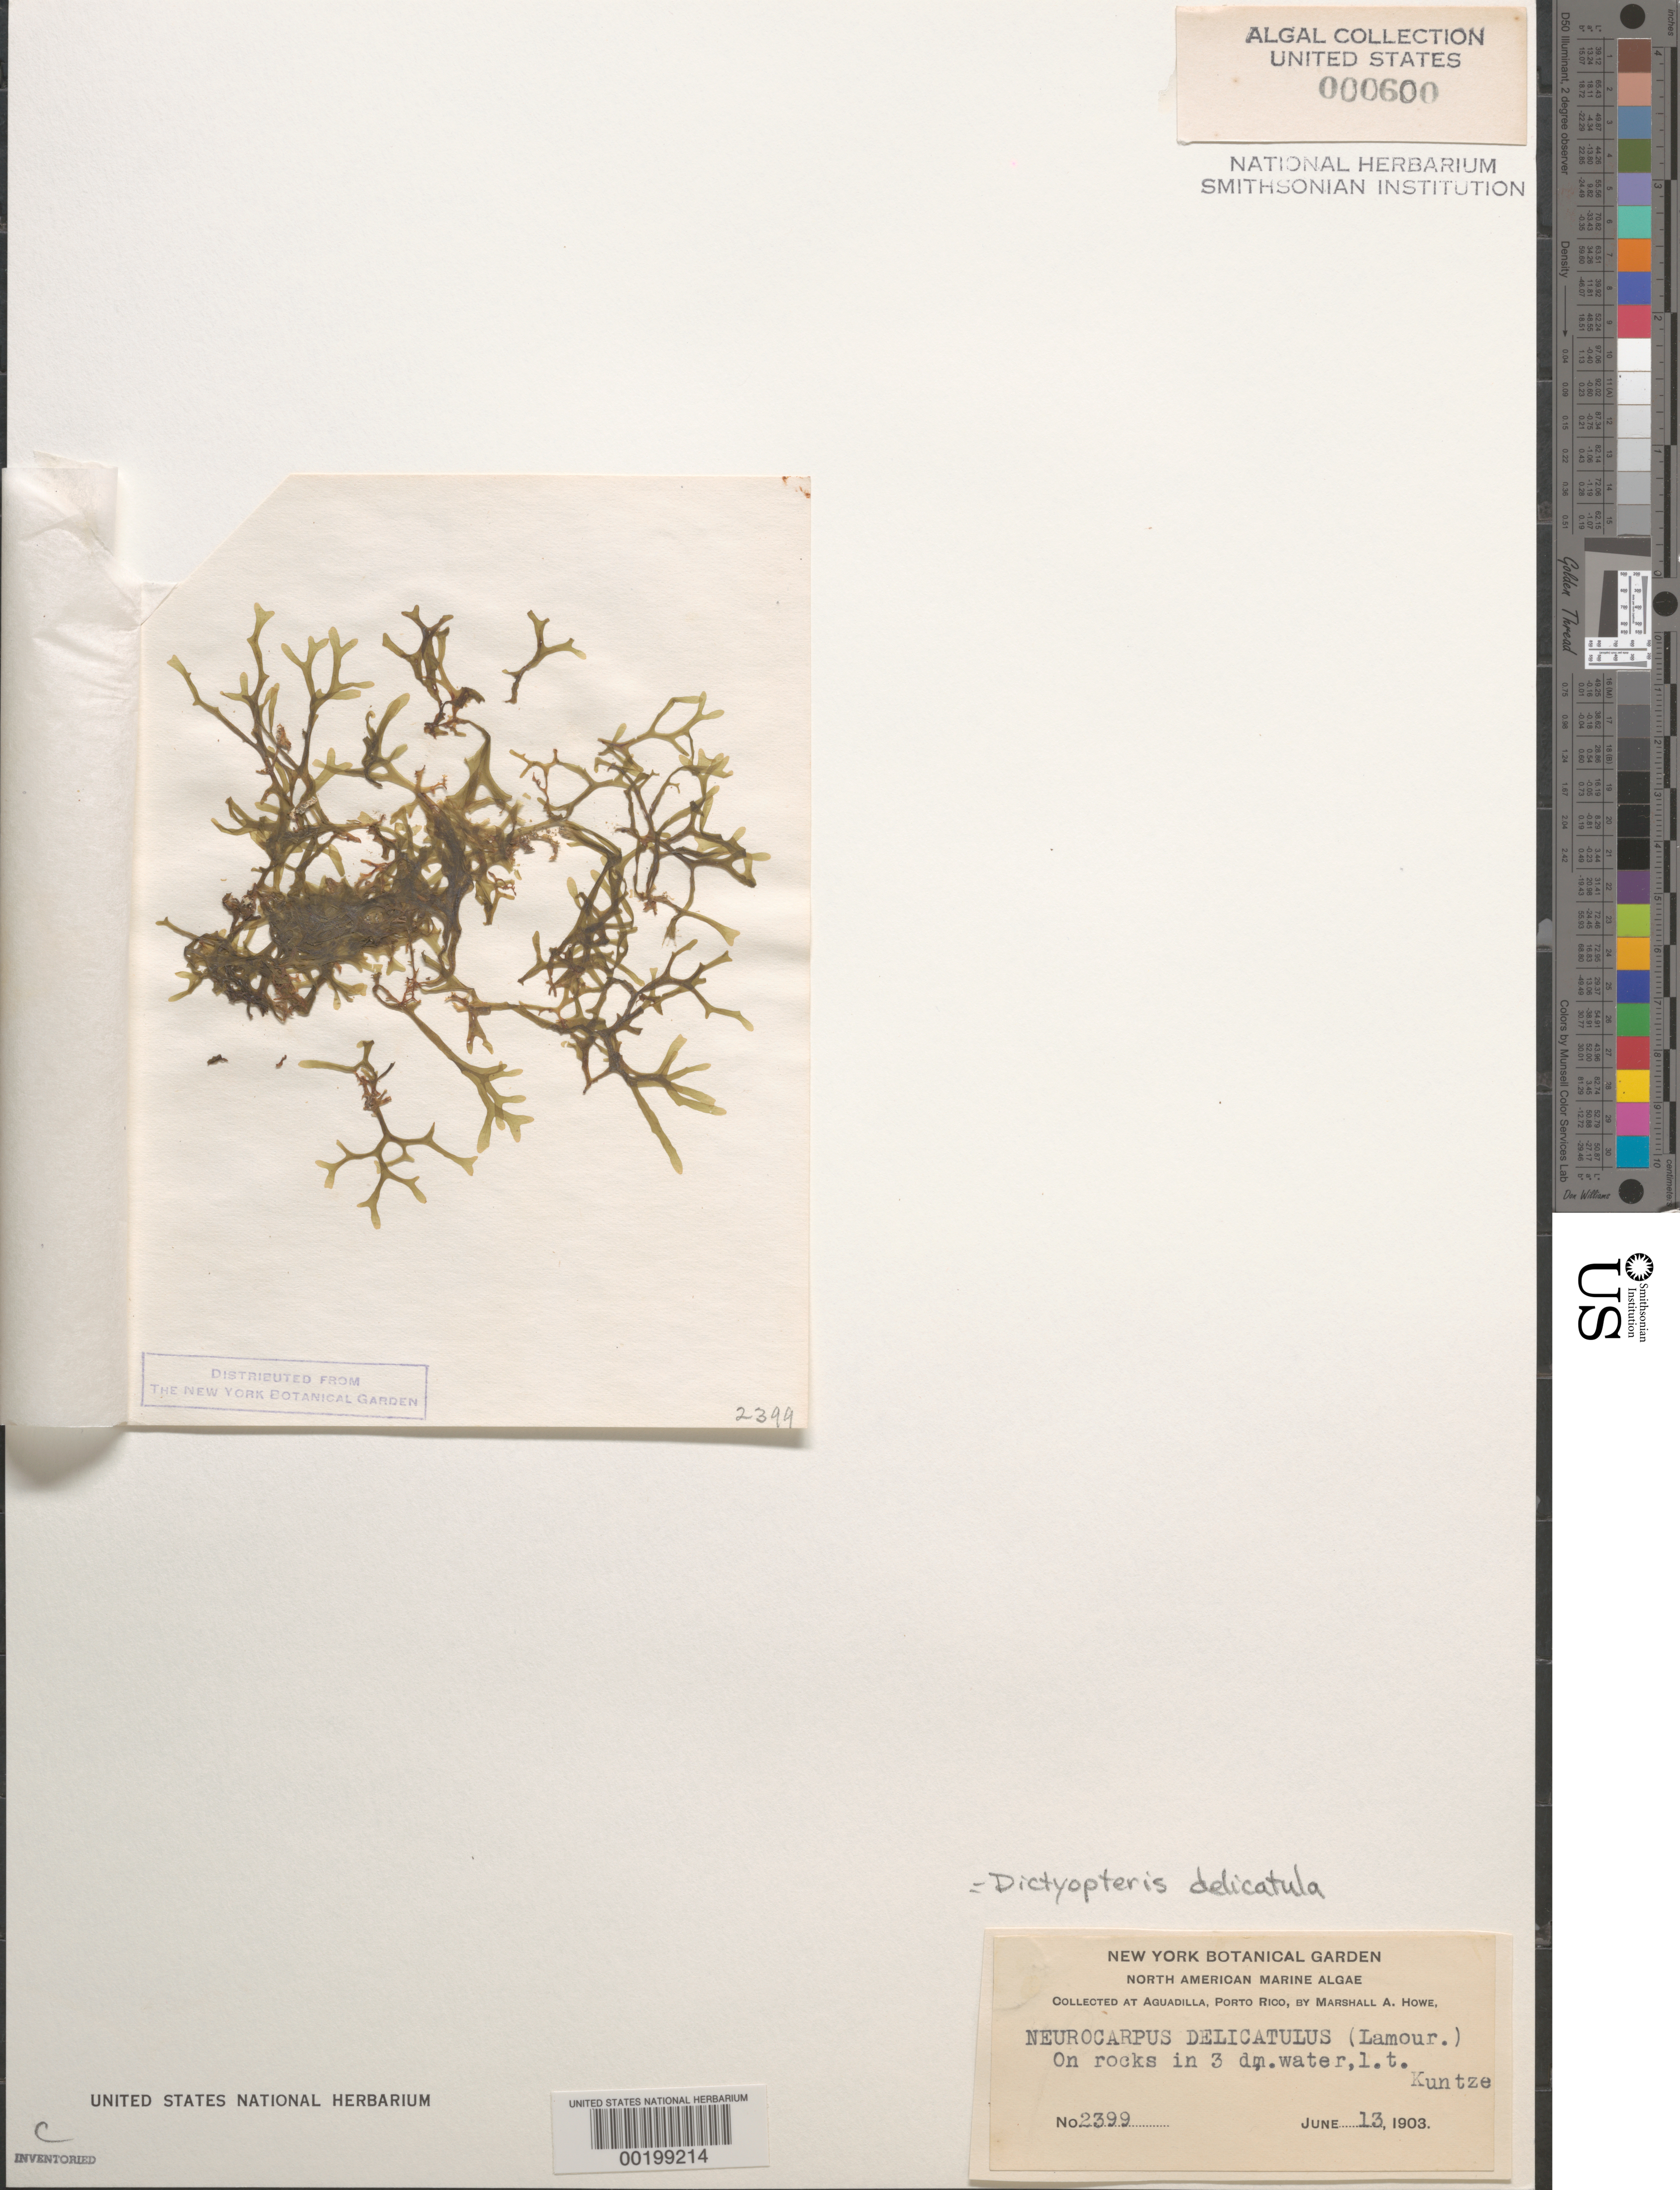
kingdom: Chromista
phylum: Ochrophyta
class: Phaeophyceae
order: Dictyotales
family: Dictyotaceae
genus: Dictyopteris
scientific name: Dictyopteris delicatula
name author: J.V.Lamouroux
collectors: M. A. Howe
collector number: MAH 2399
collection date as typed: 13 Jun 1903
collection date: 1903-06-13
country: Puerto Rico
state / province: Aguadilla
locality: Aguadilla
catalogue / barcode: US 600